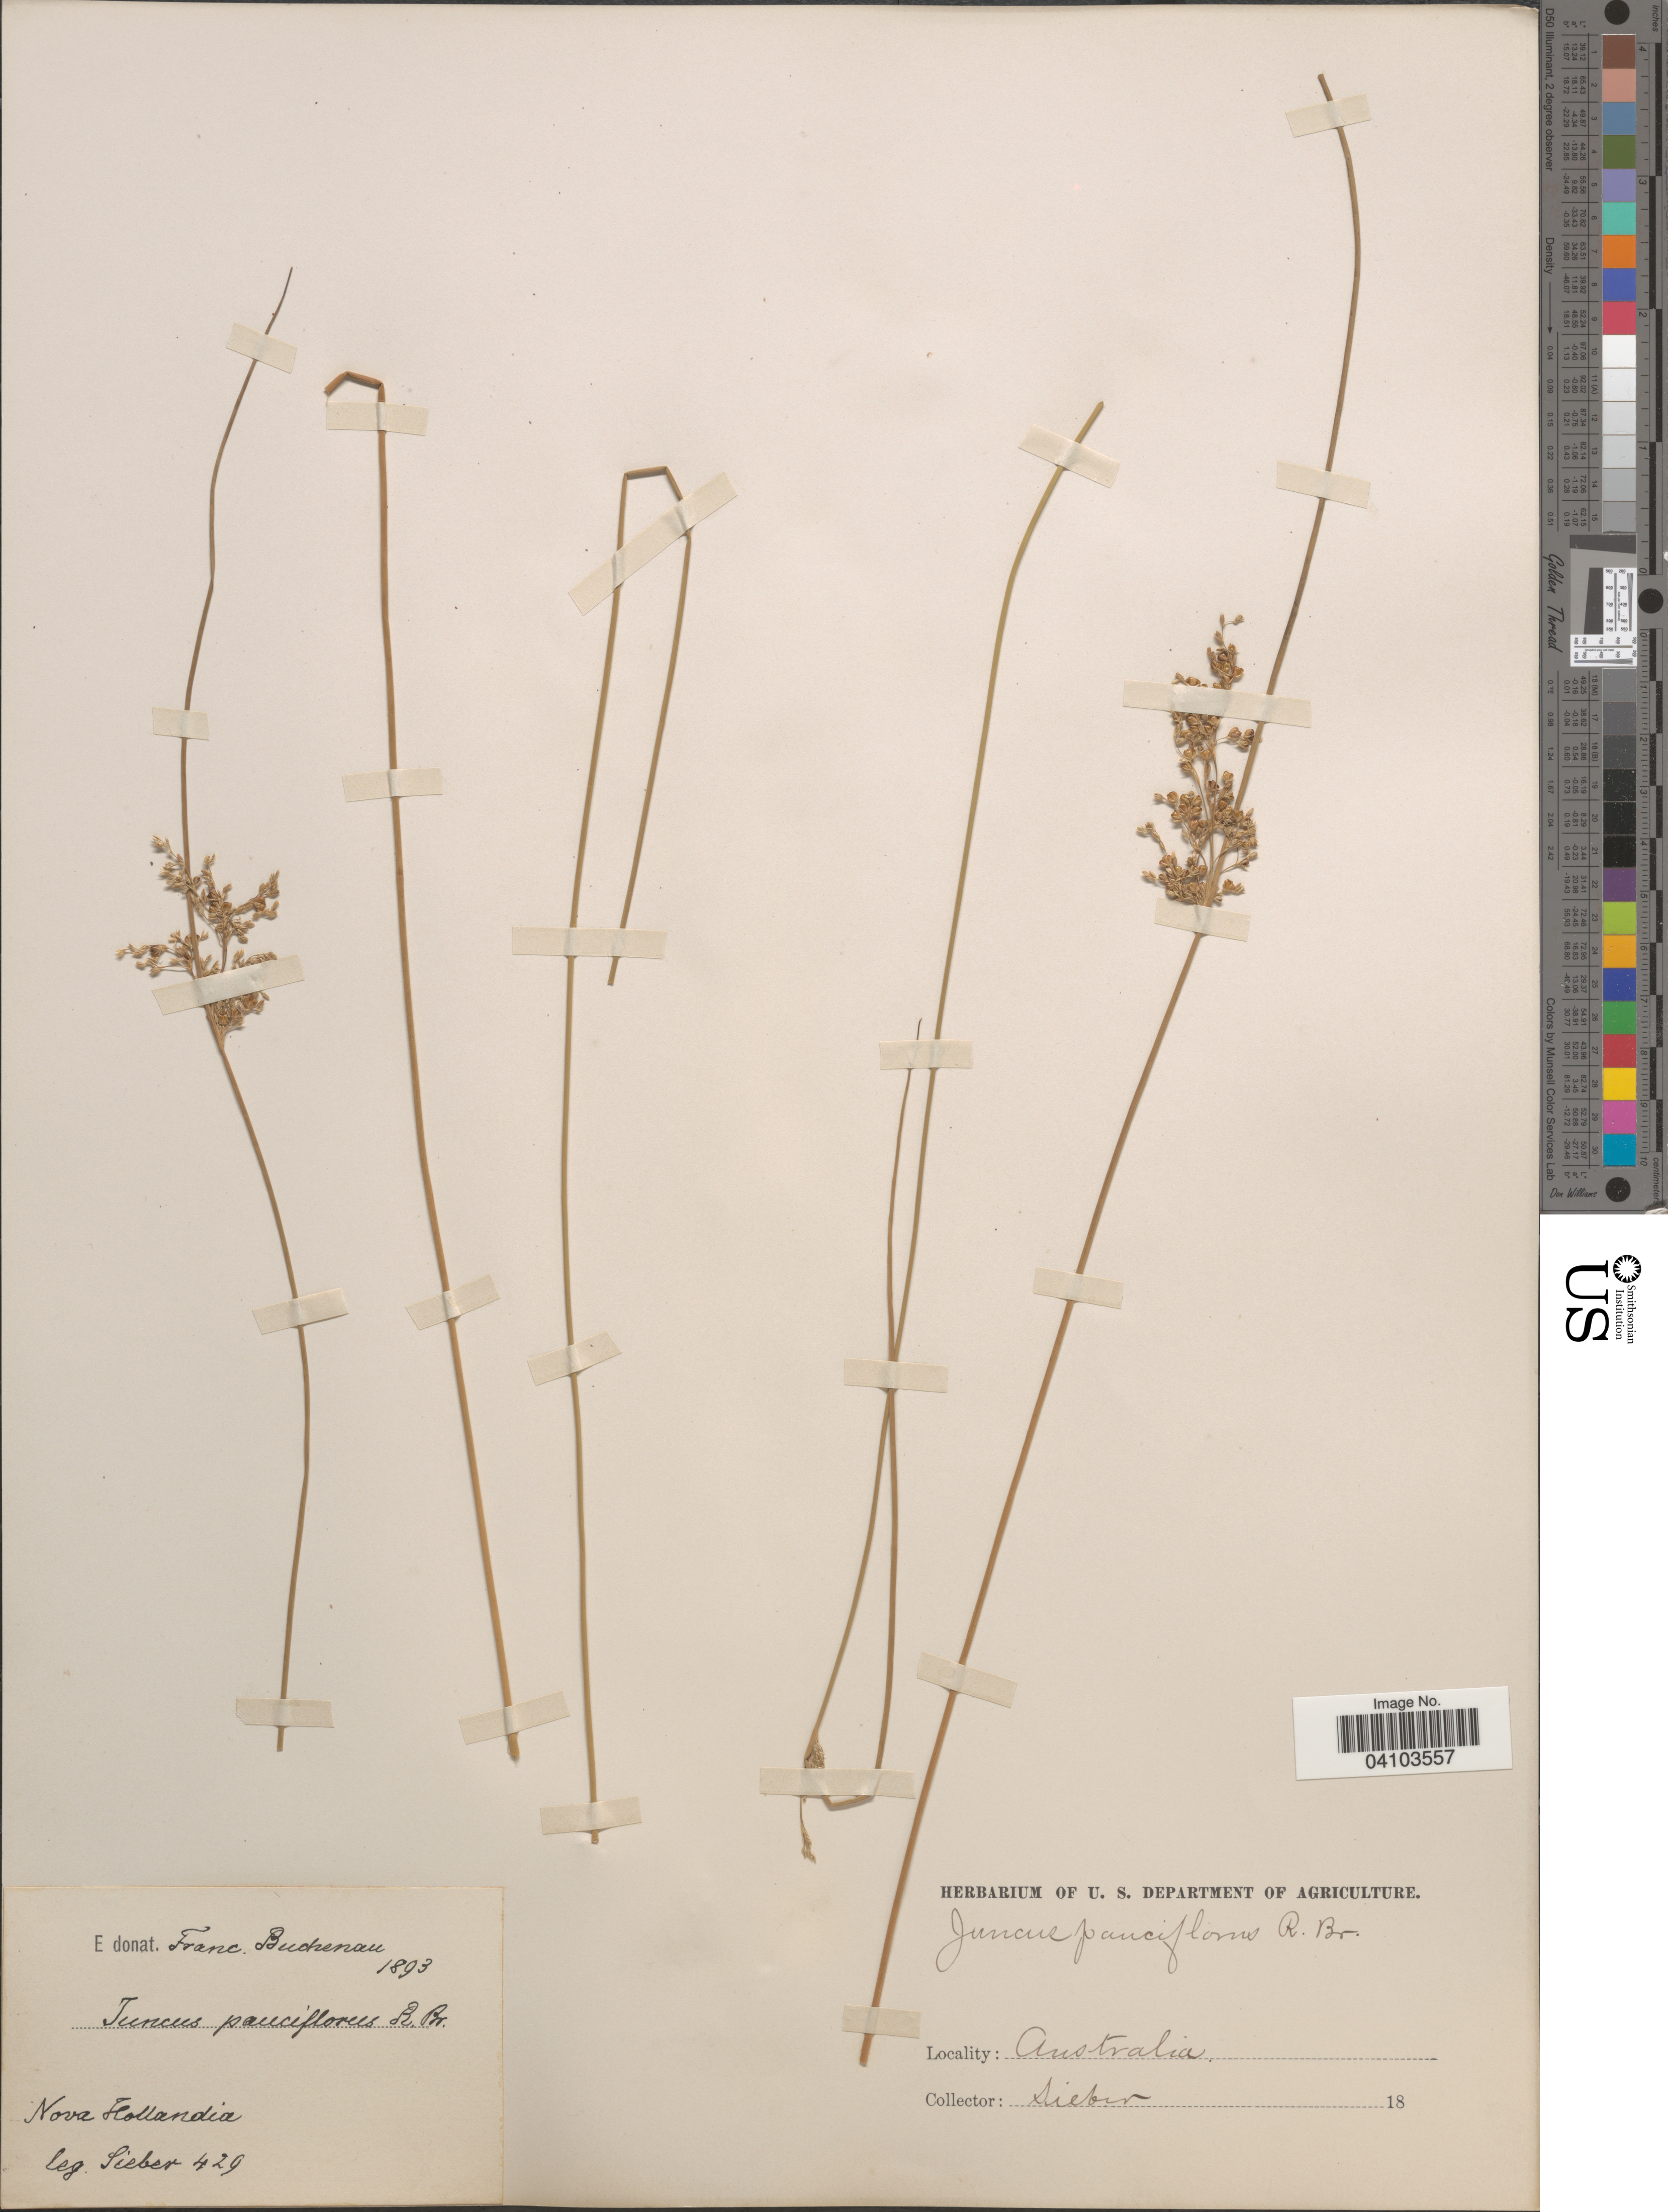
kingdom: Plantae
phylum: Tracheophyta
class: Liliopsida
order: Poales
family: Juncaceae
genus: Juncus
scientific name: Juncus pauciflorus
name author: R. Br.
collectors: -- Sieber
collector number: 429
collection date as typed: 18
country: Australia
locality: Nova Hollandia.